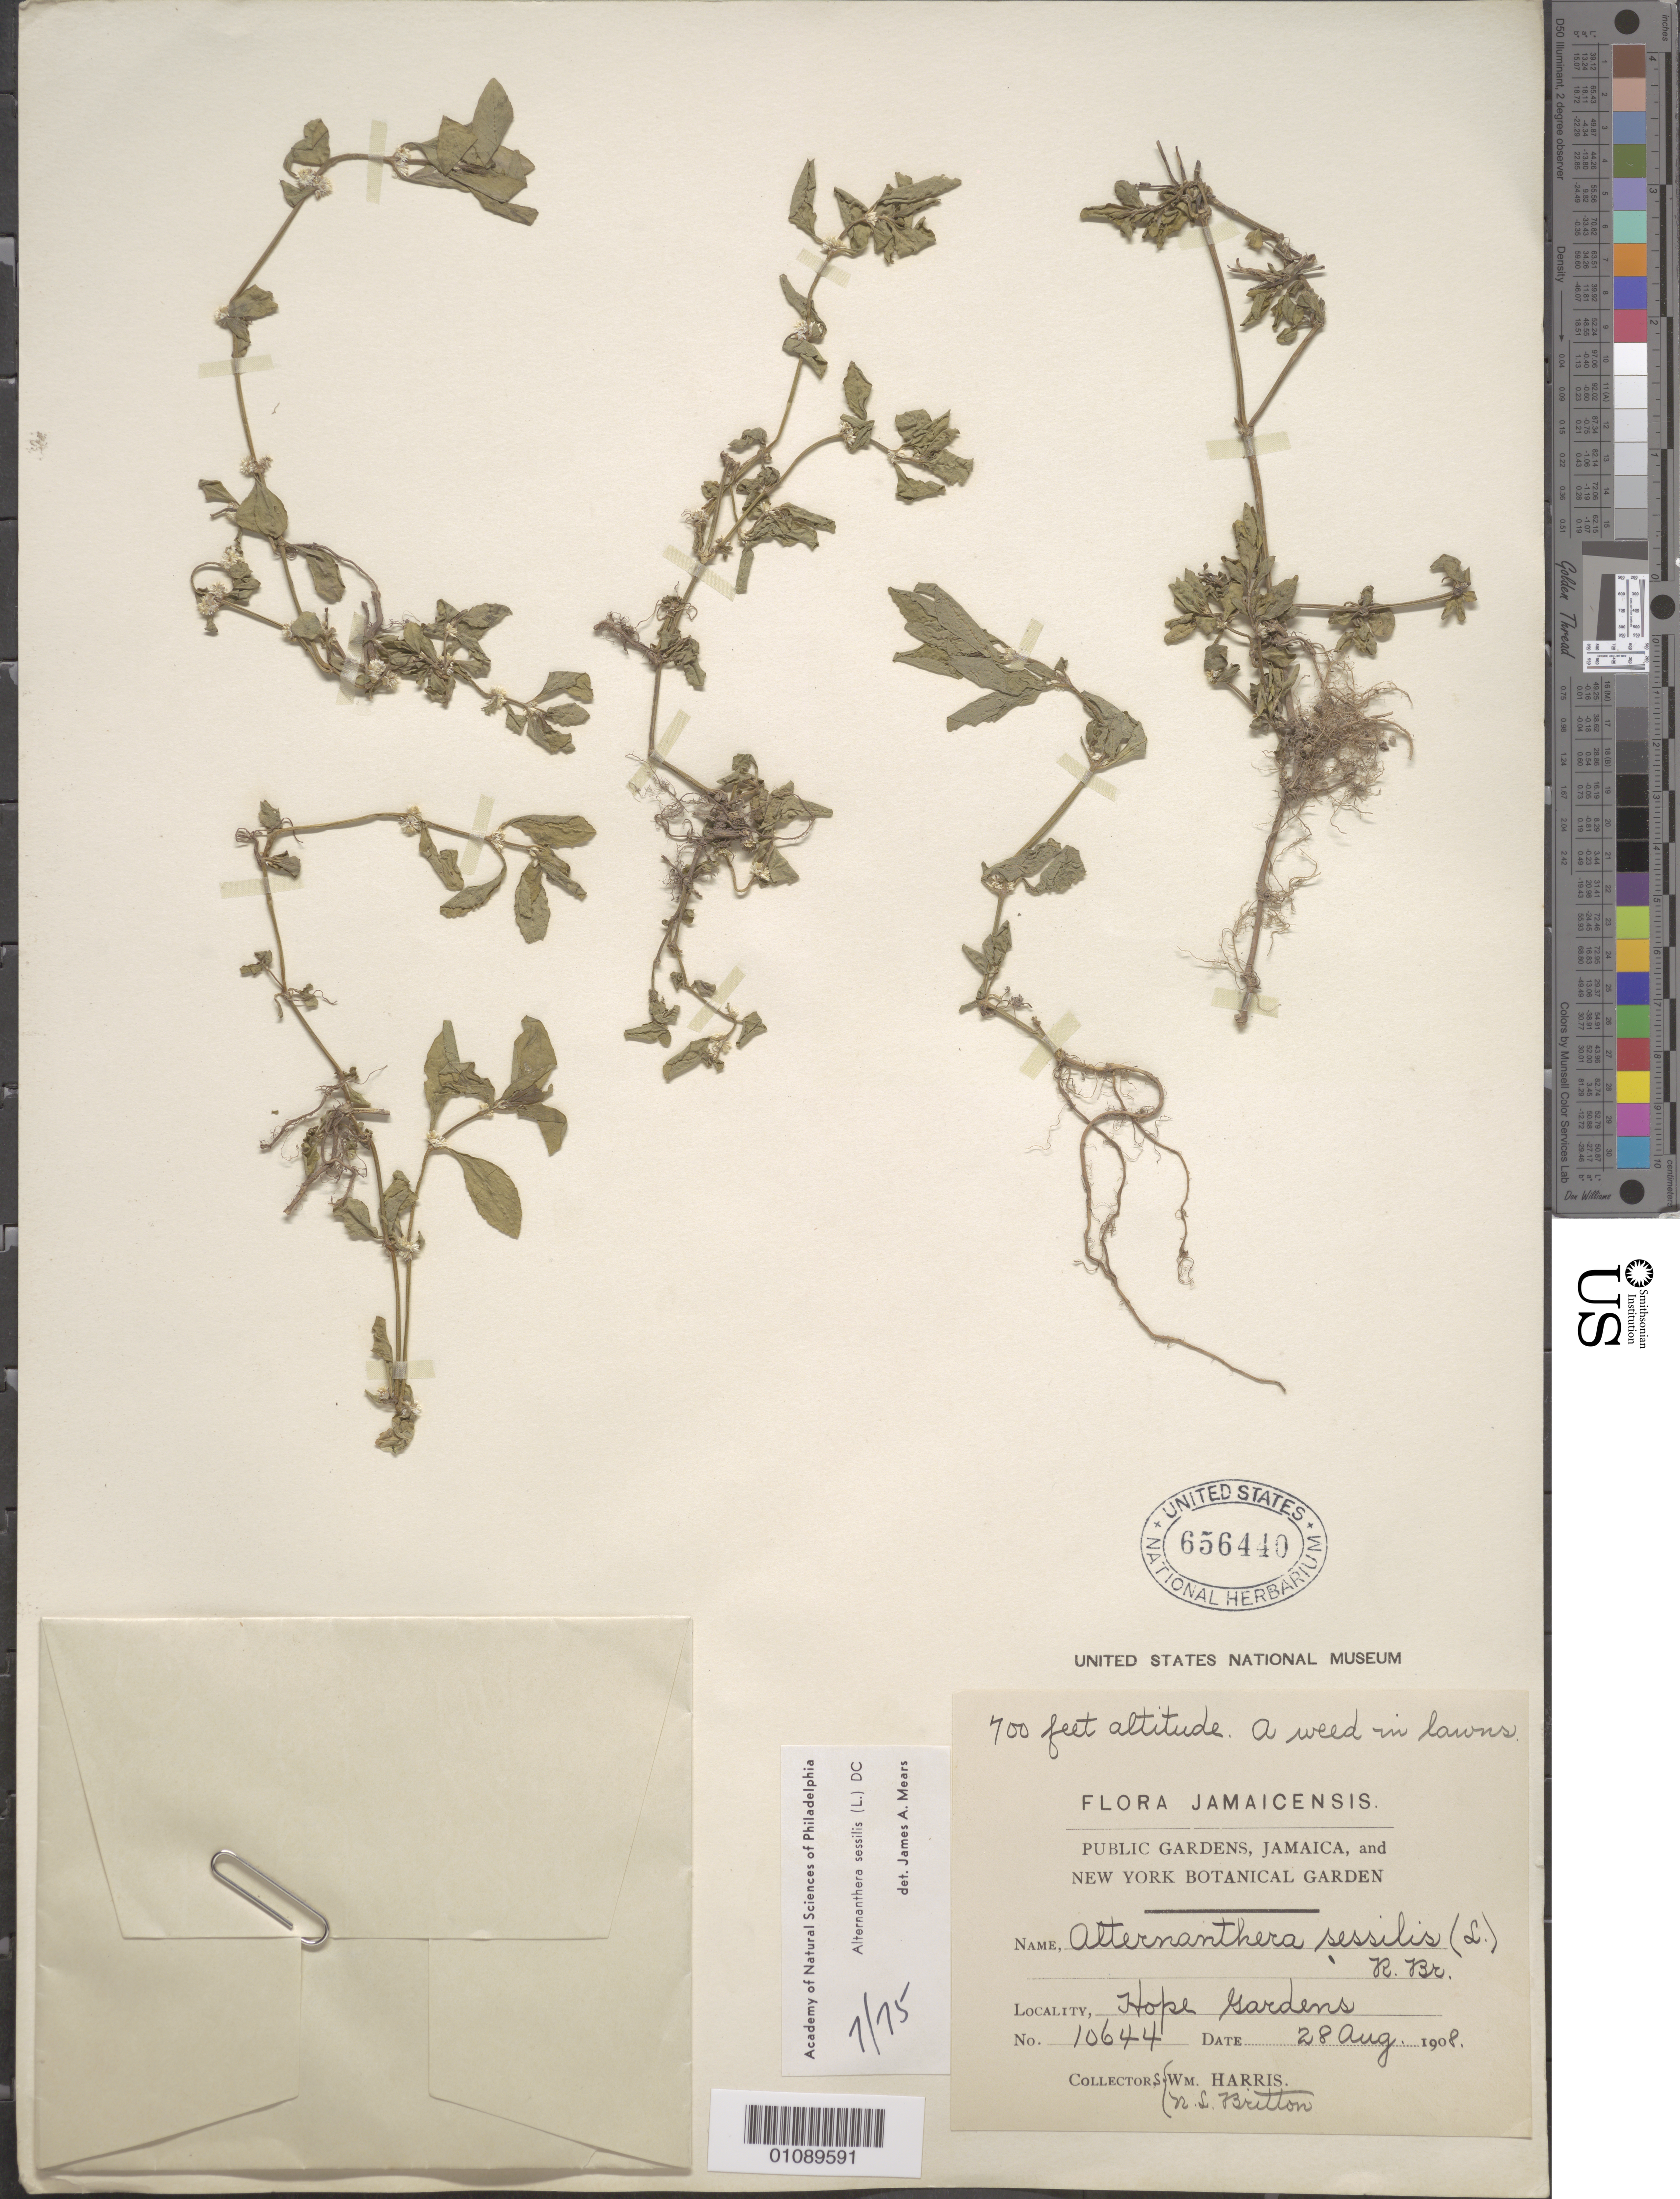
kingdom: Plantae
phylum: Tracheophyta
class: Magnoliopsida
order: Caryophyllales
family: Amaranthaceae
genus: Alternanthera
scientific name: Alternanthera sessilis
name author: (L.) DC.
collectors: W. Harris & N. Britton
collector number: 10644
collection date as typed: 28 Aug 1908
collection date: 1908-08-28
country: Jamaica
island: Jamaica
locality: Hope Gardens.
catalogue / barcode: US 656440